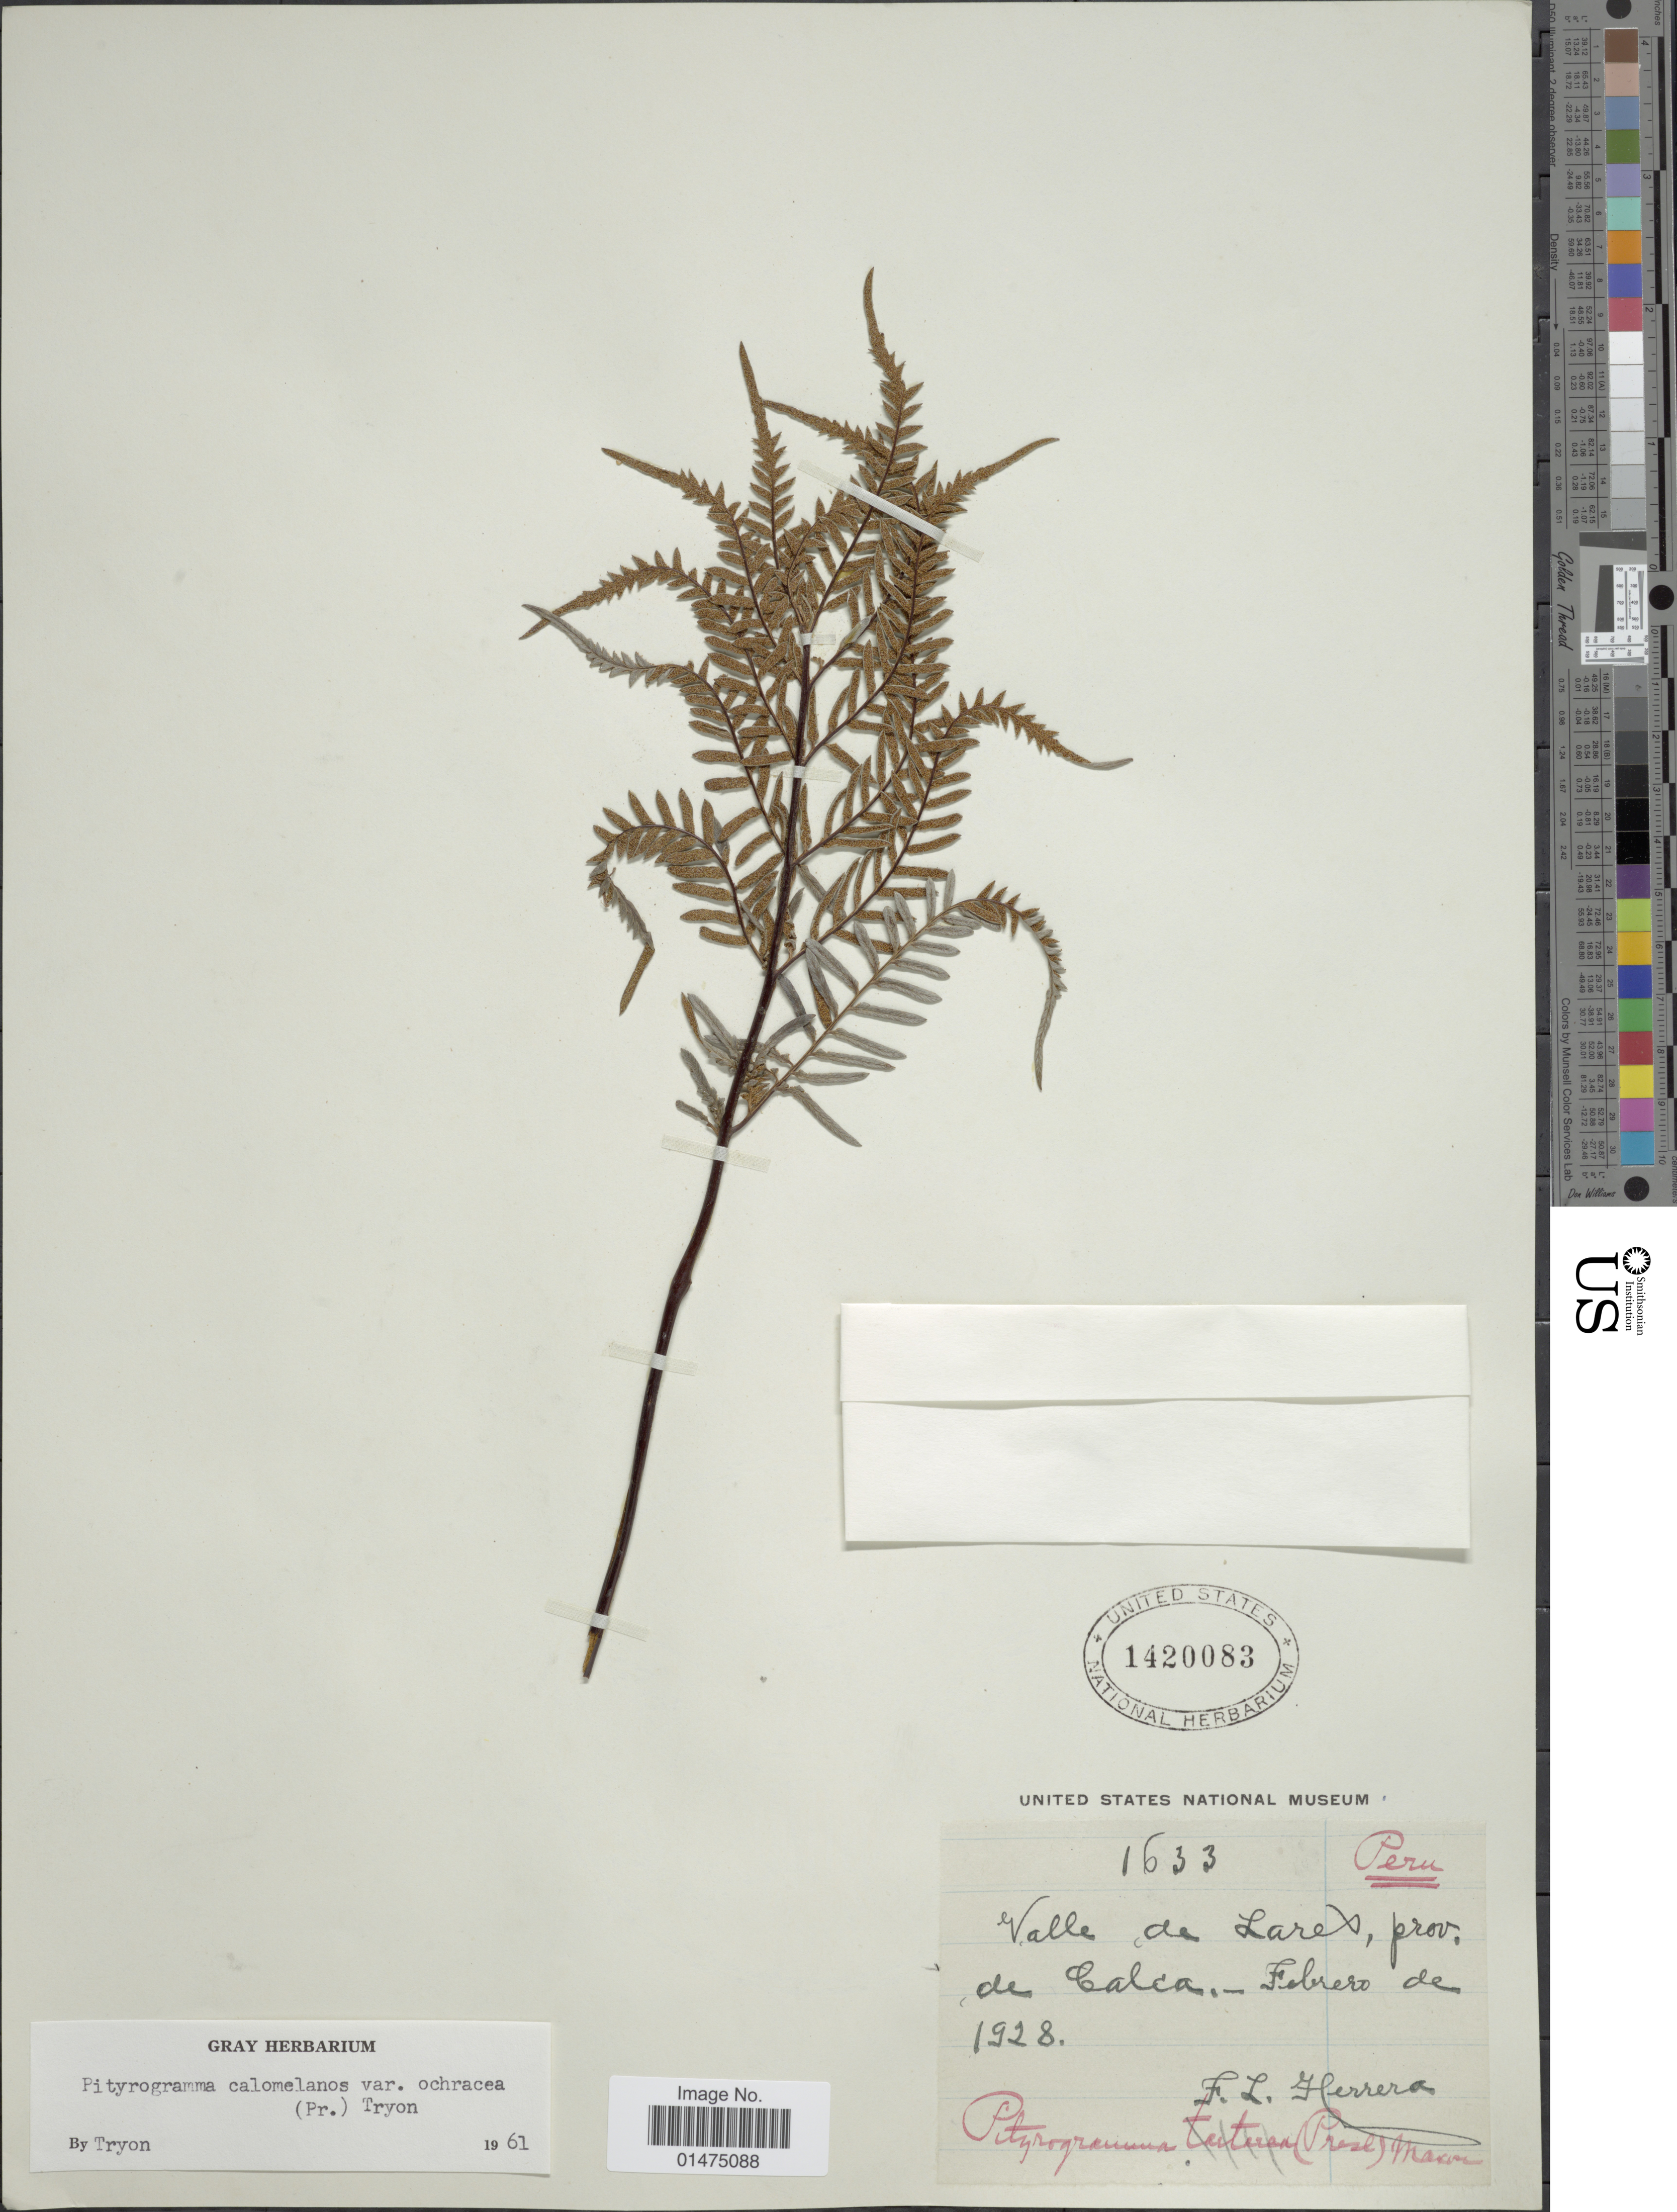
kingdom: Plantae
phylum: Tracheophyta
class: Polypodiopsida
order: Polypodiales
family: Pteridaceae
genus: Pityrogramma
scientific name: Pityrogramma ochracea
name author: (C. Presl) Domin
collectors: F. L. Herrera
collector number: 1633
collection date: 1928-02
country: Peru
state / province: Cusco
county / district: Calca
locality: Valle de Lares.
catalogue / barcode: US 1420083